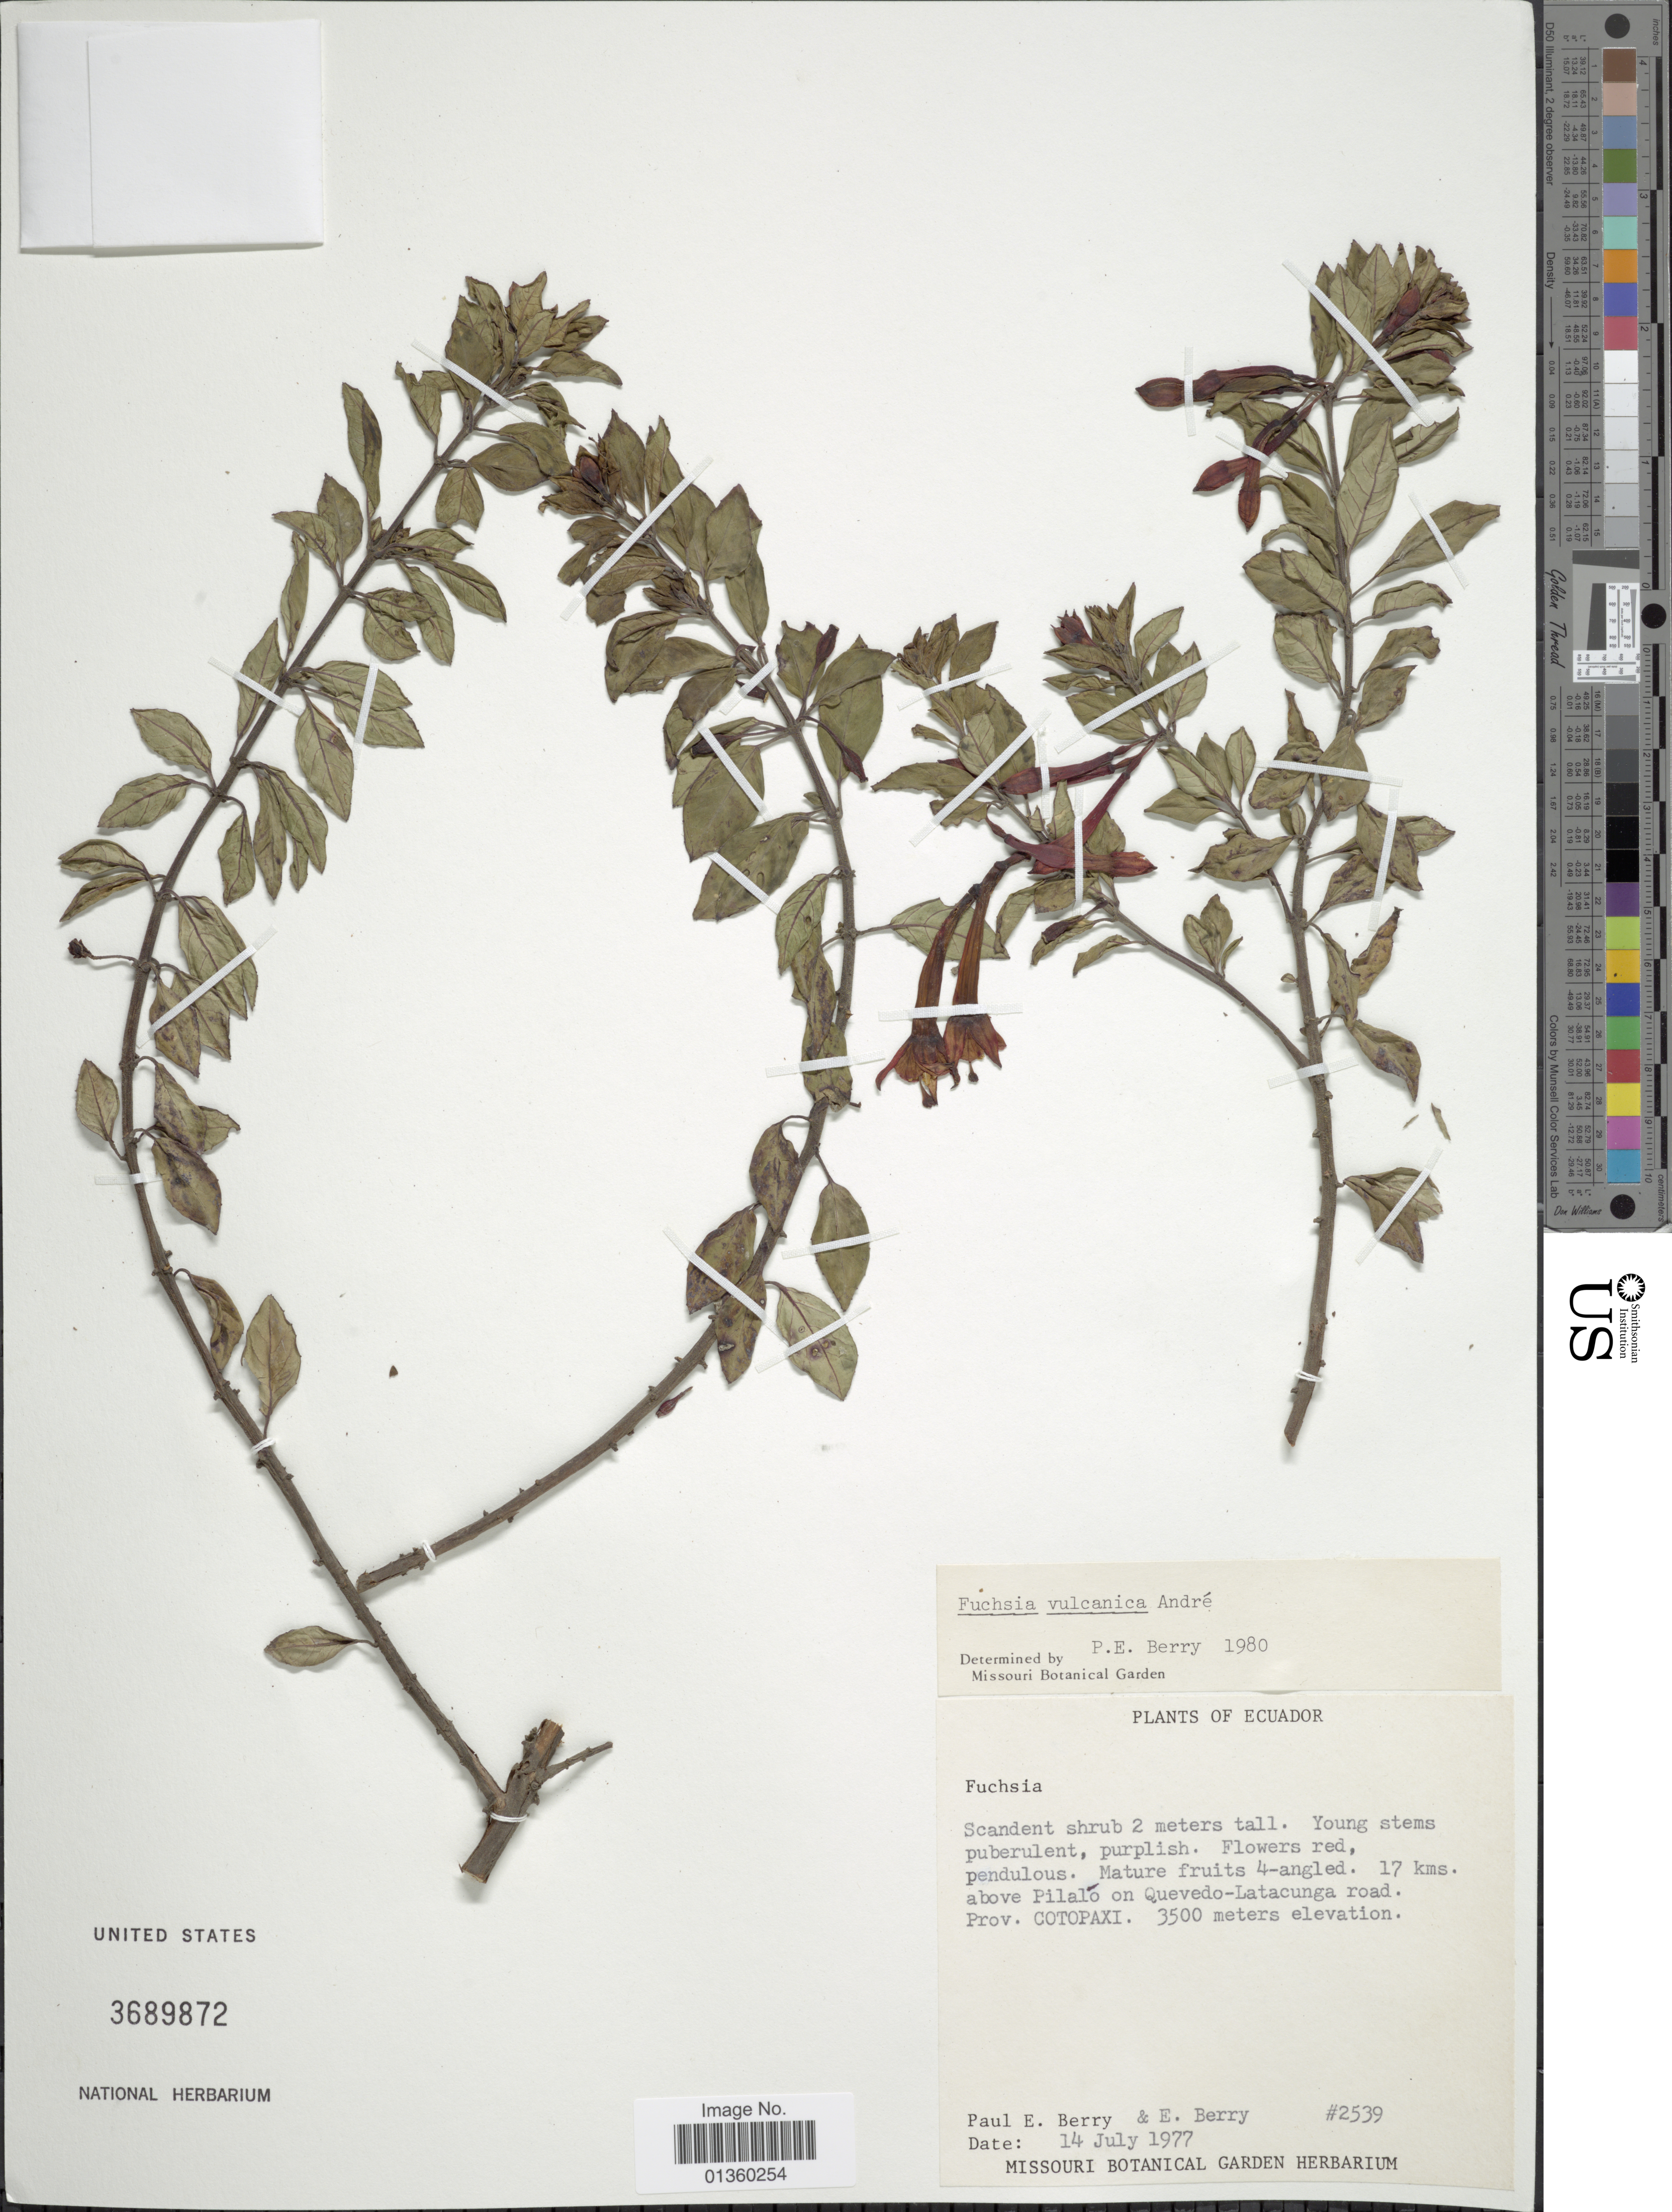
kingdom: Plantae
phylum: Tracheophyta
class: Magnoliopsida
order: Myrtales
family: Onagraceae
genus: Fuchsia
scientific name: Fuchsia vulcanica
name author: André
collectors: P. E. Berry & E. Berry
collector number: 2539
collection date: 1977-07-14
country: Ecuador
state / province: Cotopaxi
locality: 17 kms. above Pilaló on Quevedo-Latacunga road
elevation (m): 3500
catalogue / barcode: US 3689872